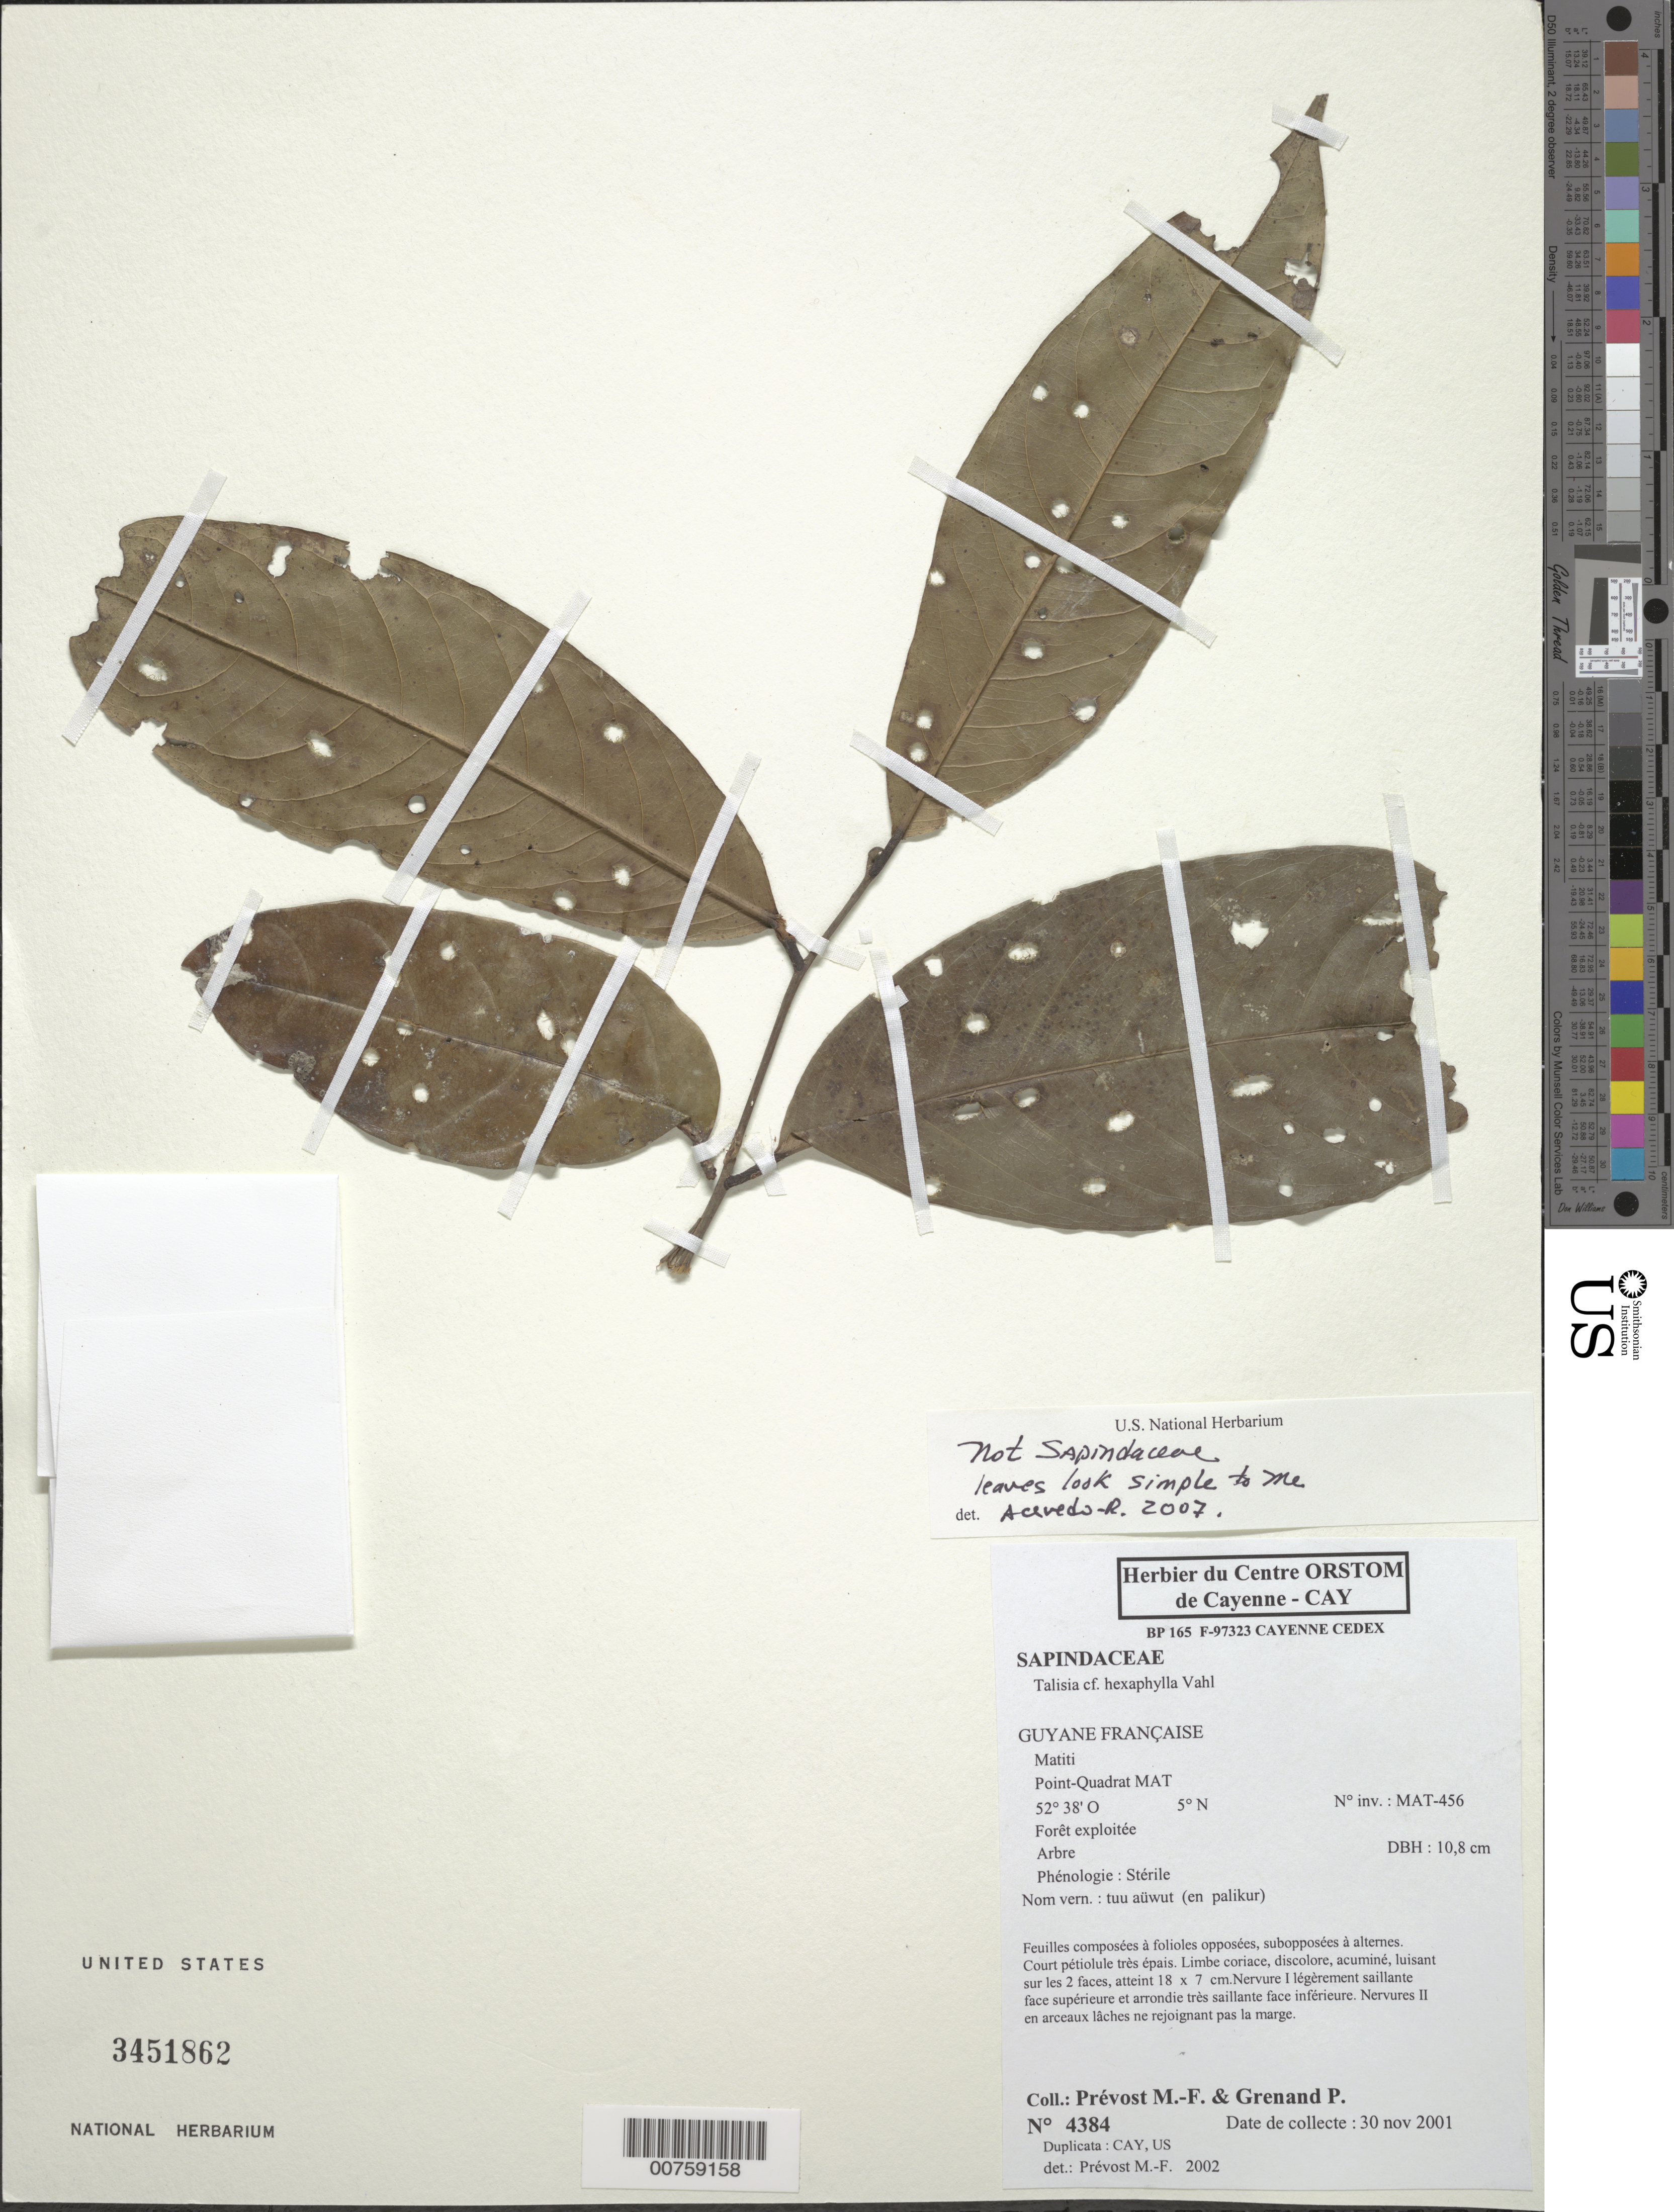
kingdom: Plantae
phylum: Tracheophyta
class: Magnoliopsida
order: Ericales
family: Lecythidaceae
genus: Eschweilera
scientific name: Eschweilera sp.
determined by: Trujillo, A. M.; Londoño-Echeverri, Y.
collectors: M.-F. Prévost & P. Grenand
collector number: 4384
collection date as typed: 30-Nov-01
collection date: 2001-11-30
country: French Guiana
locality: Matiti, Point-Quadrat MAT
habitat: Disturbed forest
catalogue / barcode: US 3451862